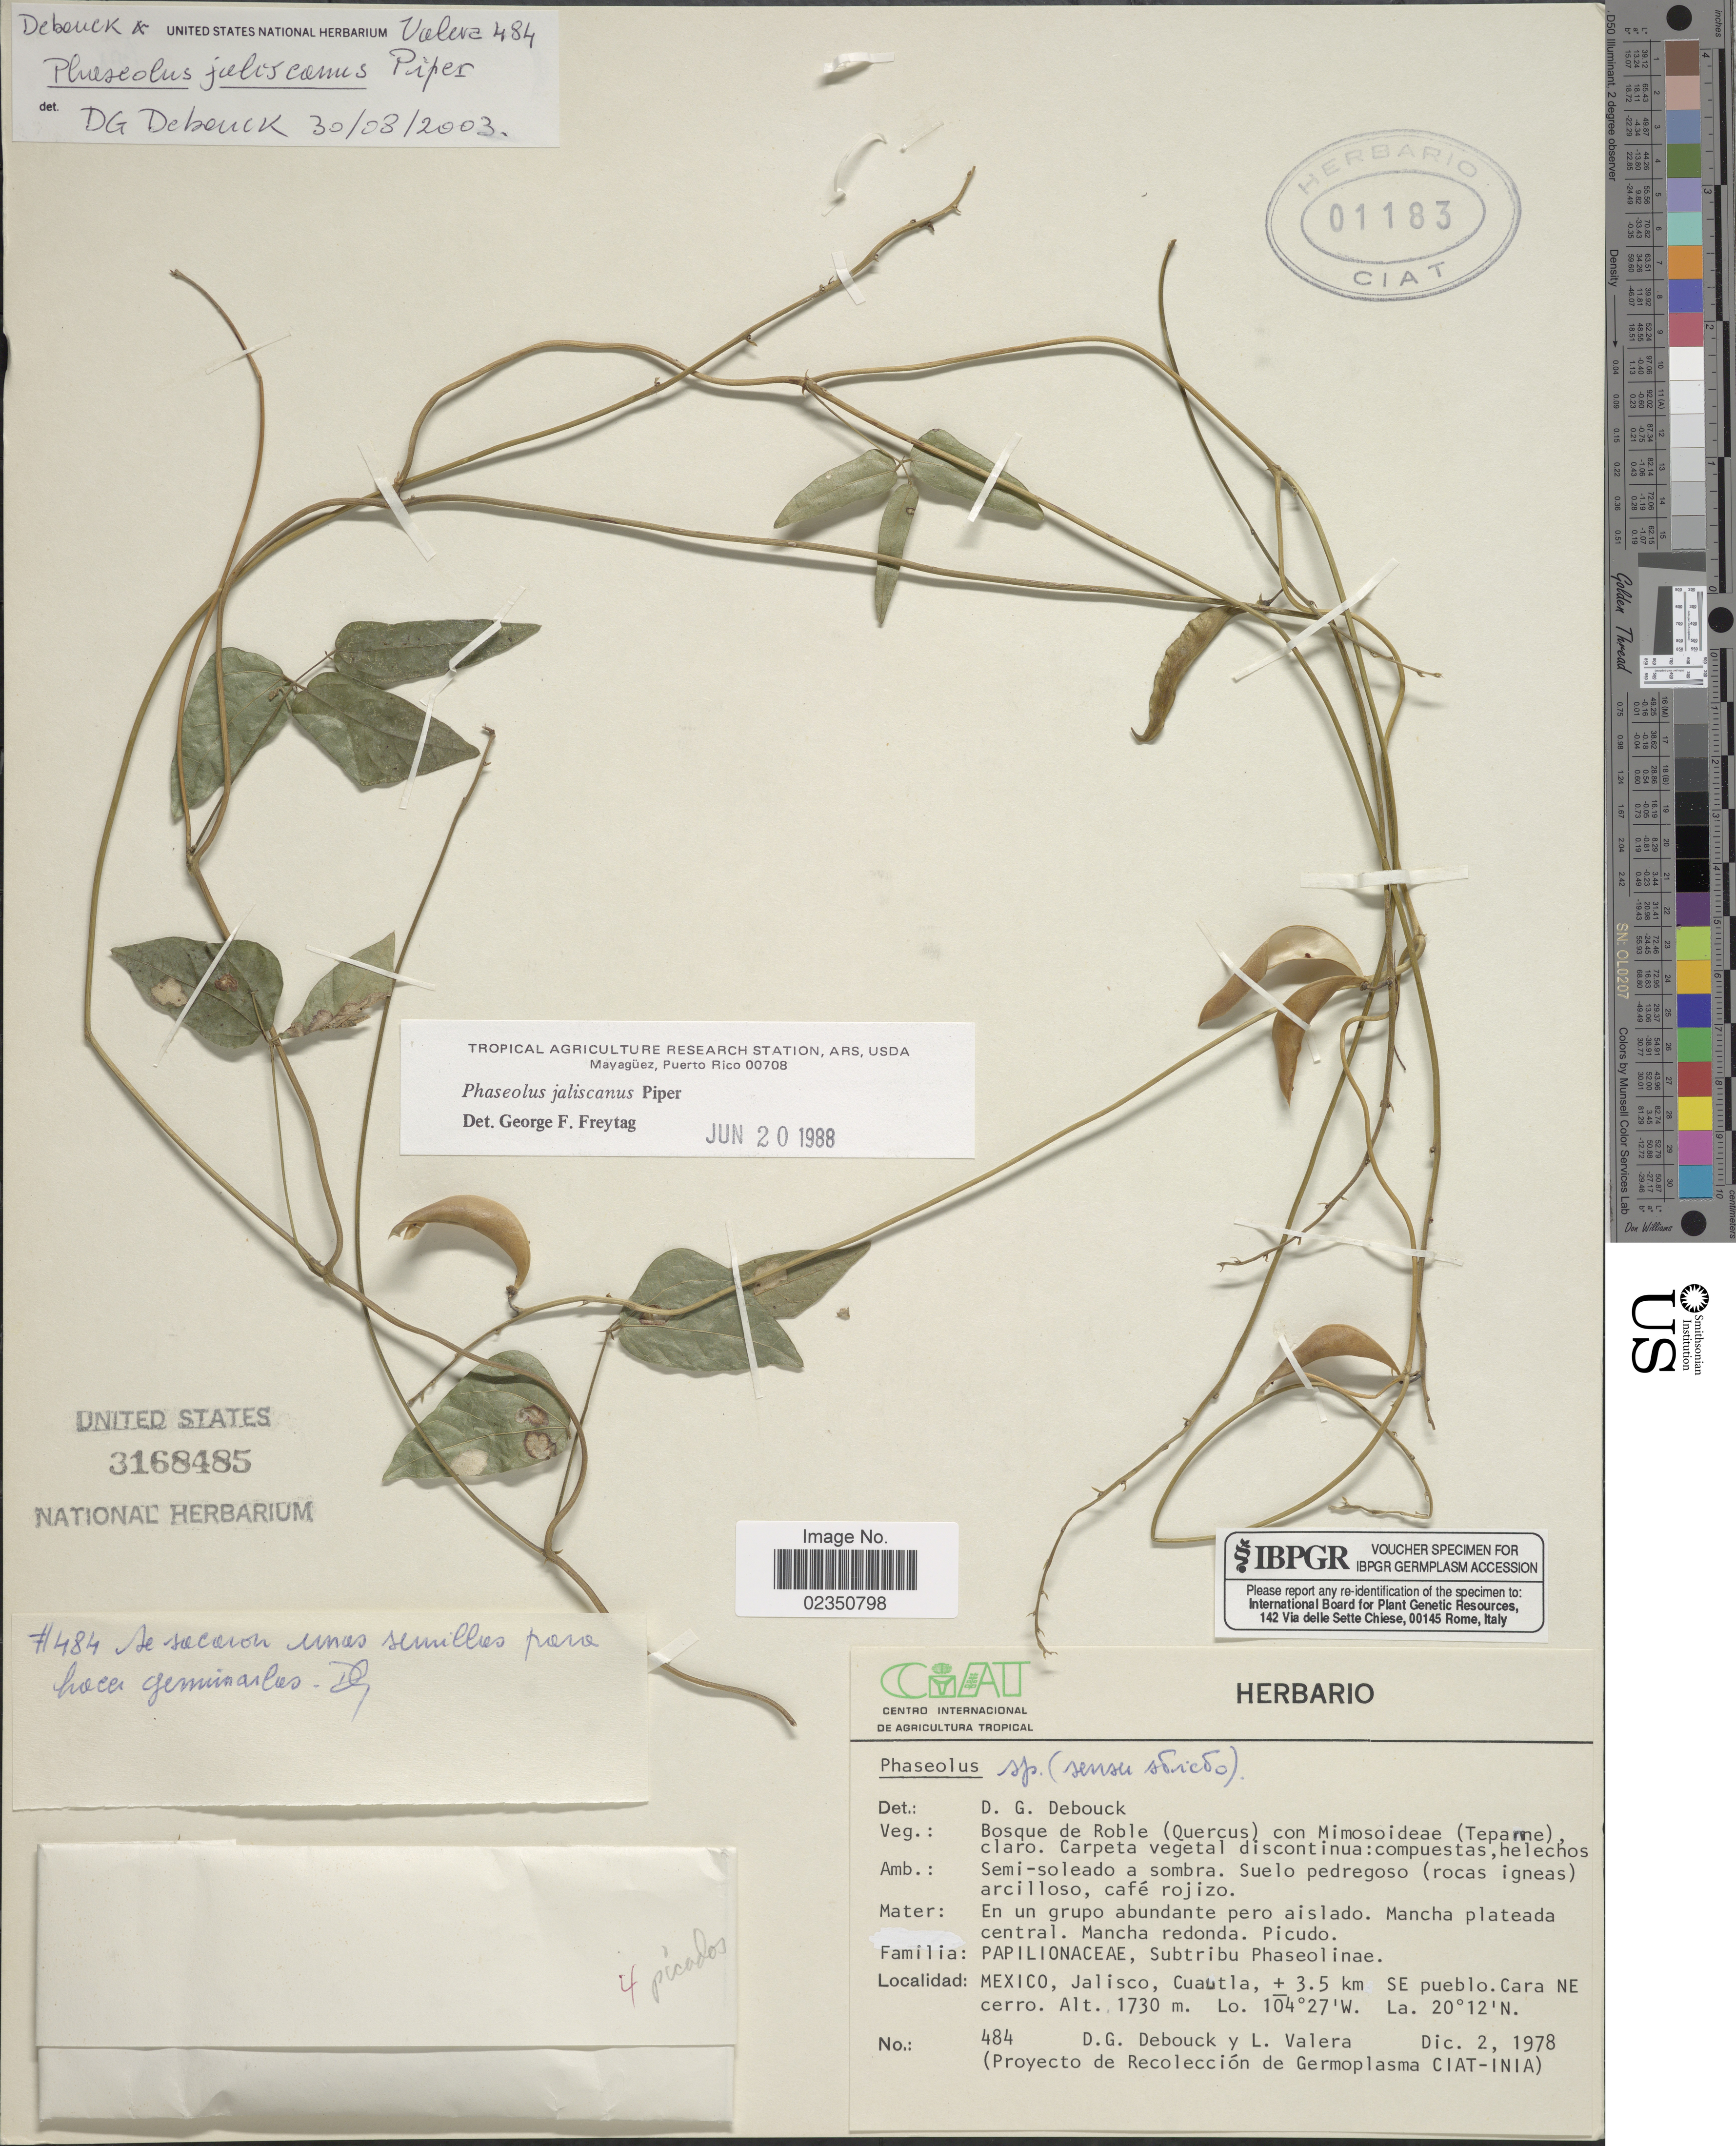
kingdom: Plantae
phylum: Tracheophyta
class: Magnoliopsida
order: Fabales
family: Fabaceae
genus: Phaseolus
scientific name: Phaseolus jaliscanus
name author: Piper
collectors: D. Debouck & L. Valera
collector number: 484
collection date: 1978-12-02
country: Mexico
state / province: Jalisco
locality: Cuatla, +/- 3.5 km SE puebla, Cara NE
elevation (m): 1730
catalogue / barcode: US 3168485